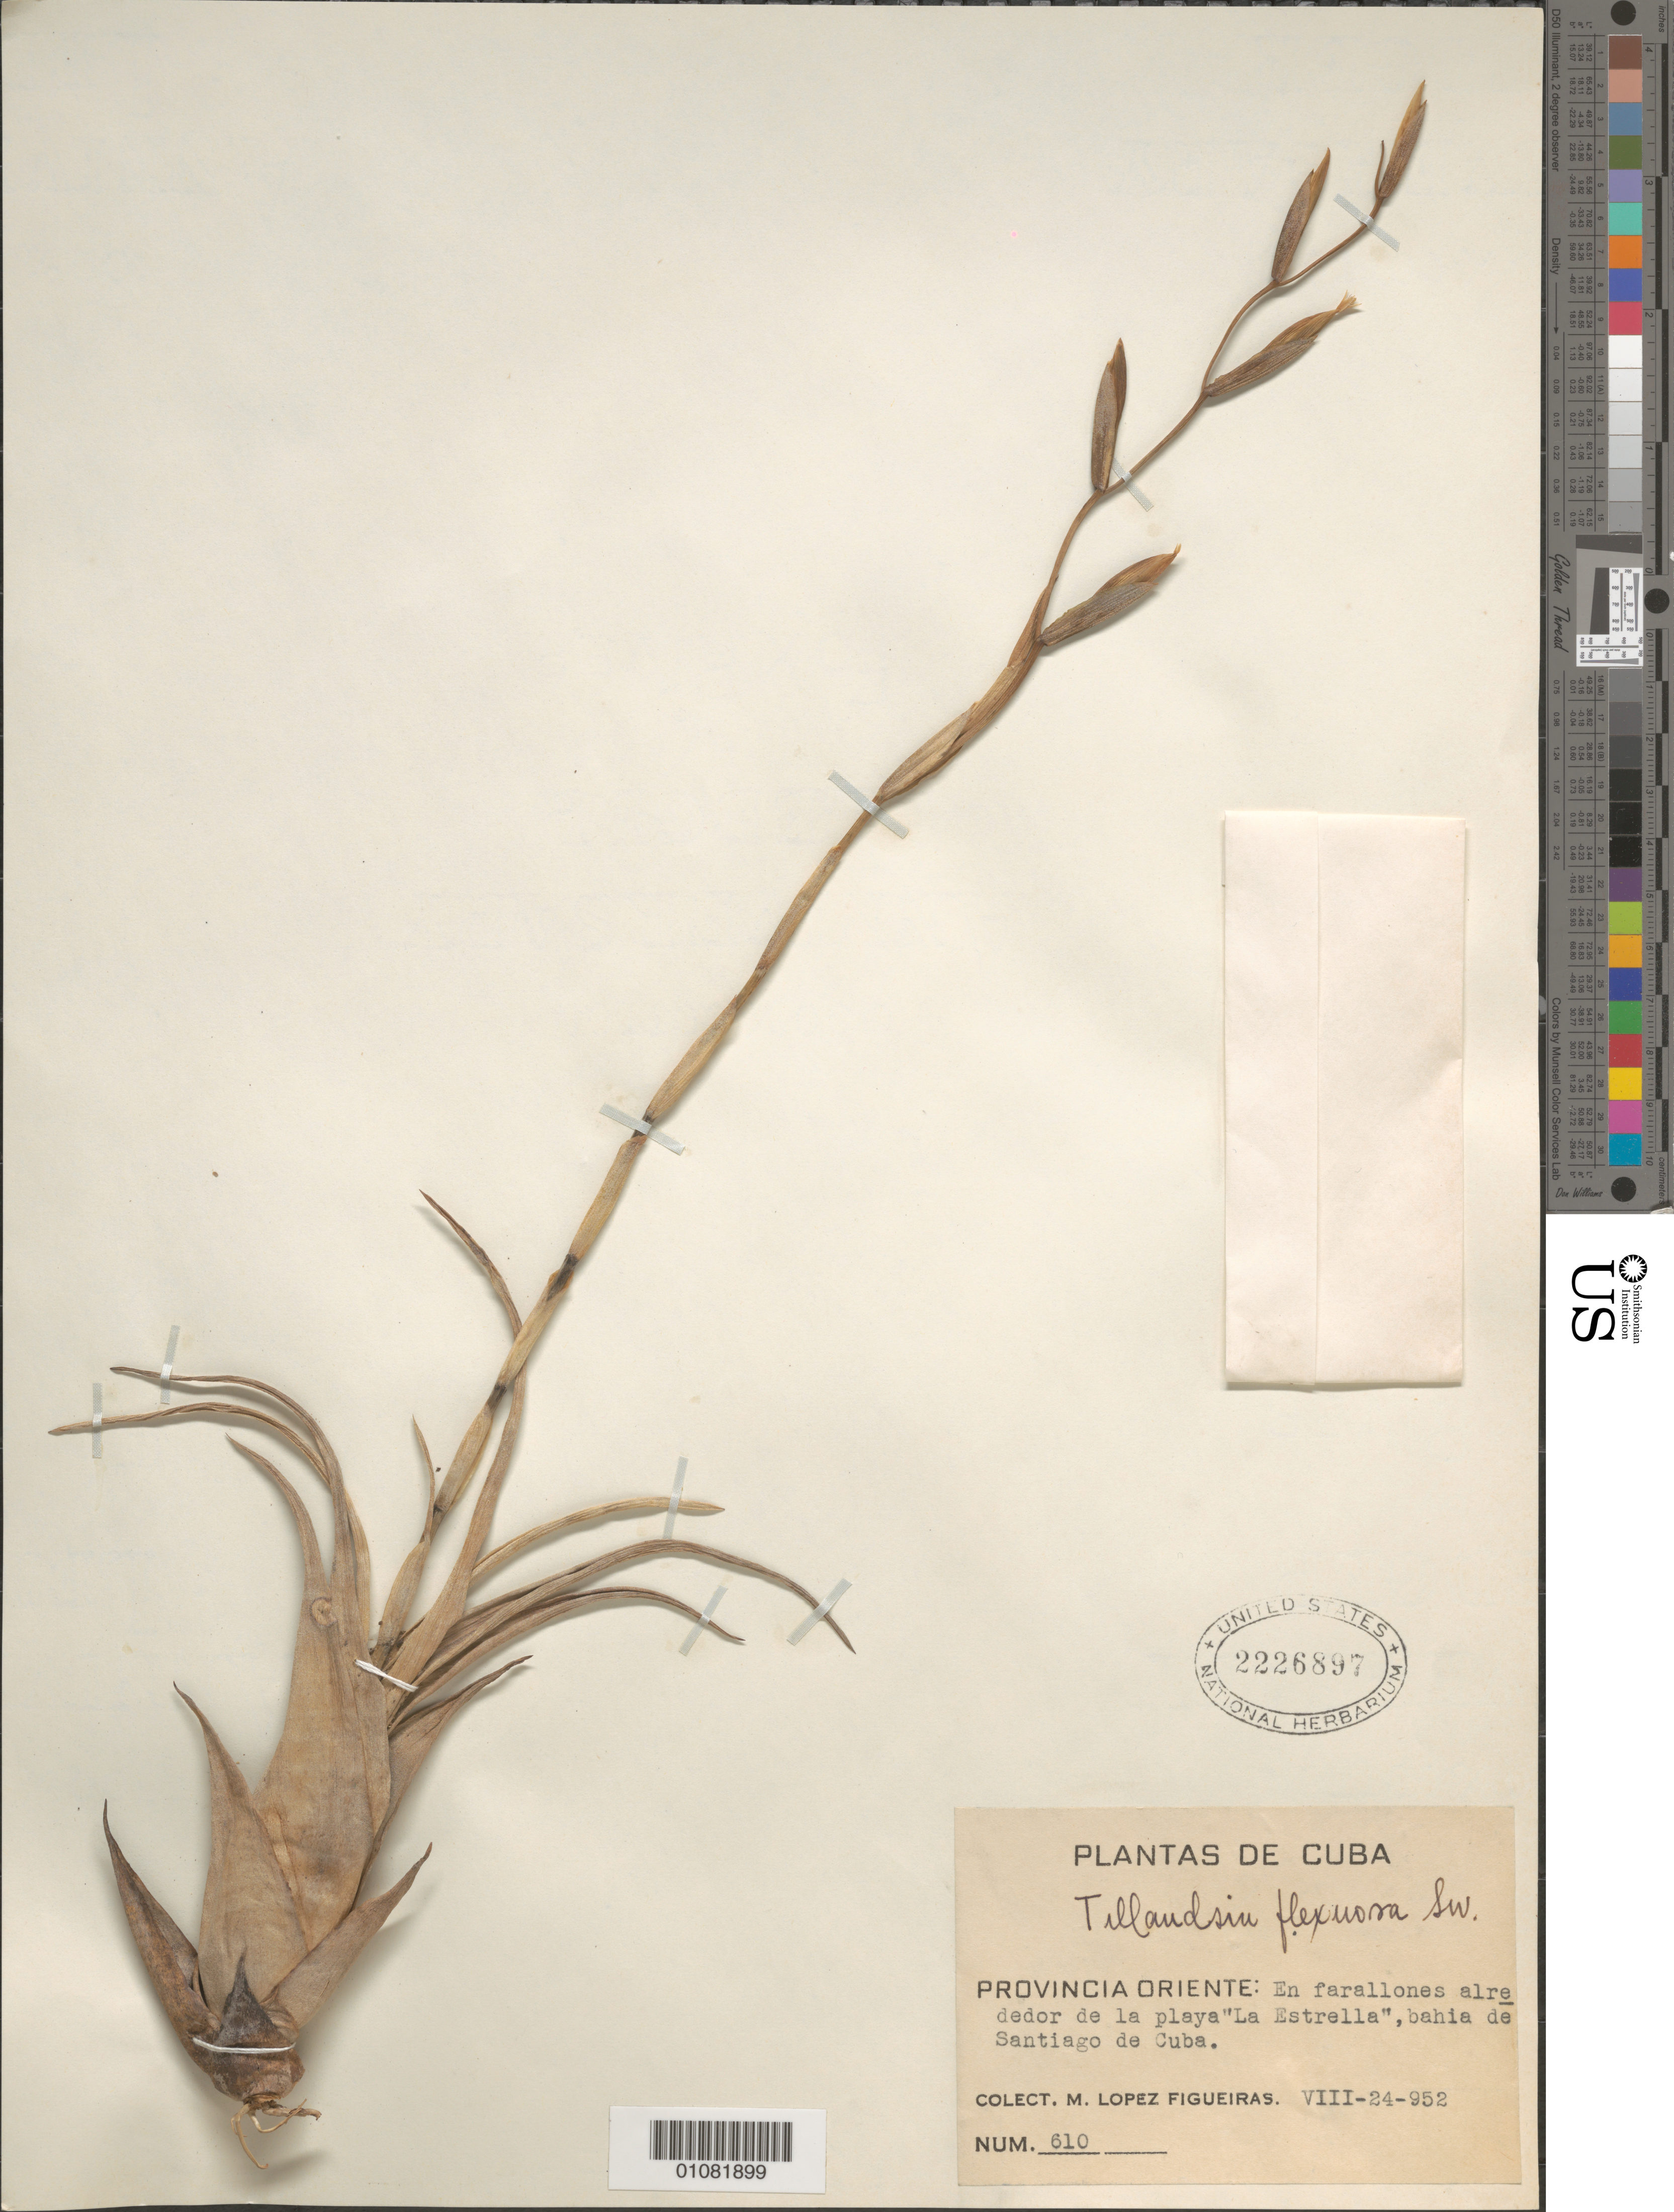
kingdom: Plantae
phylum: Tracheophyta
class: Liliopsida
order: Poales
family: Bromeliaceae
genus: Tillandsia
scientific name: Tillandsia flexuosa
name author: Sw.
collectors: M. López Figueiras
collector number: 610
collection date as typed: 24 Aug 1952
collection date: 1952-08-24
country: Cuba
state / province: Santiago de Cuba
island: Cuba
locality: En farallones alrededor de la playa "La Estrella," bahia de Santiago de Cuba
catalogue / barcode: US 2226897